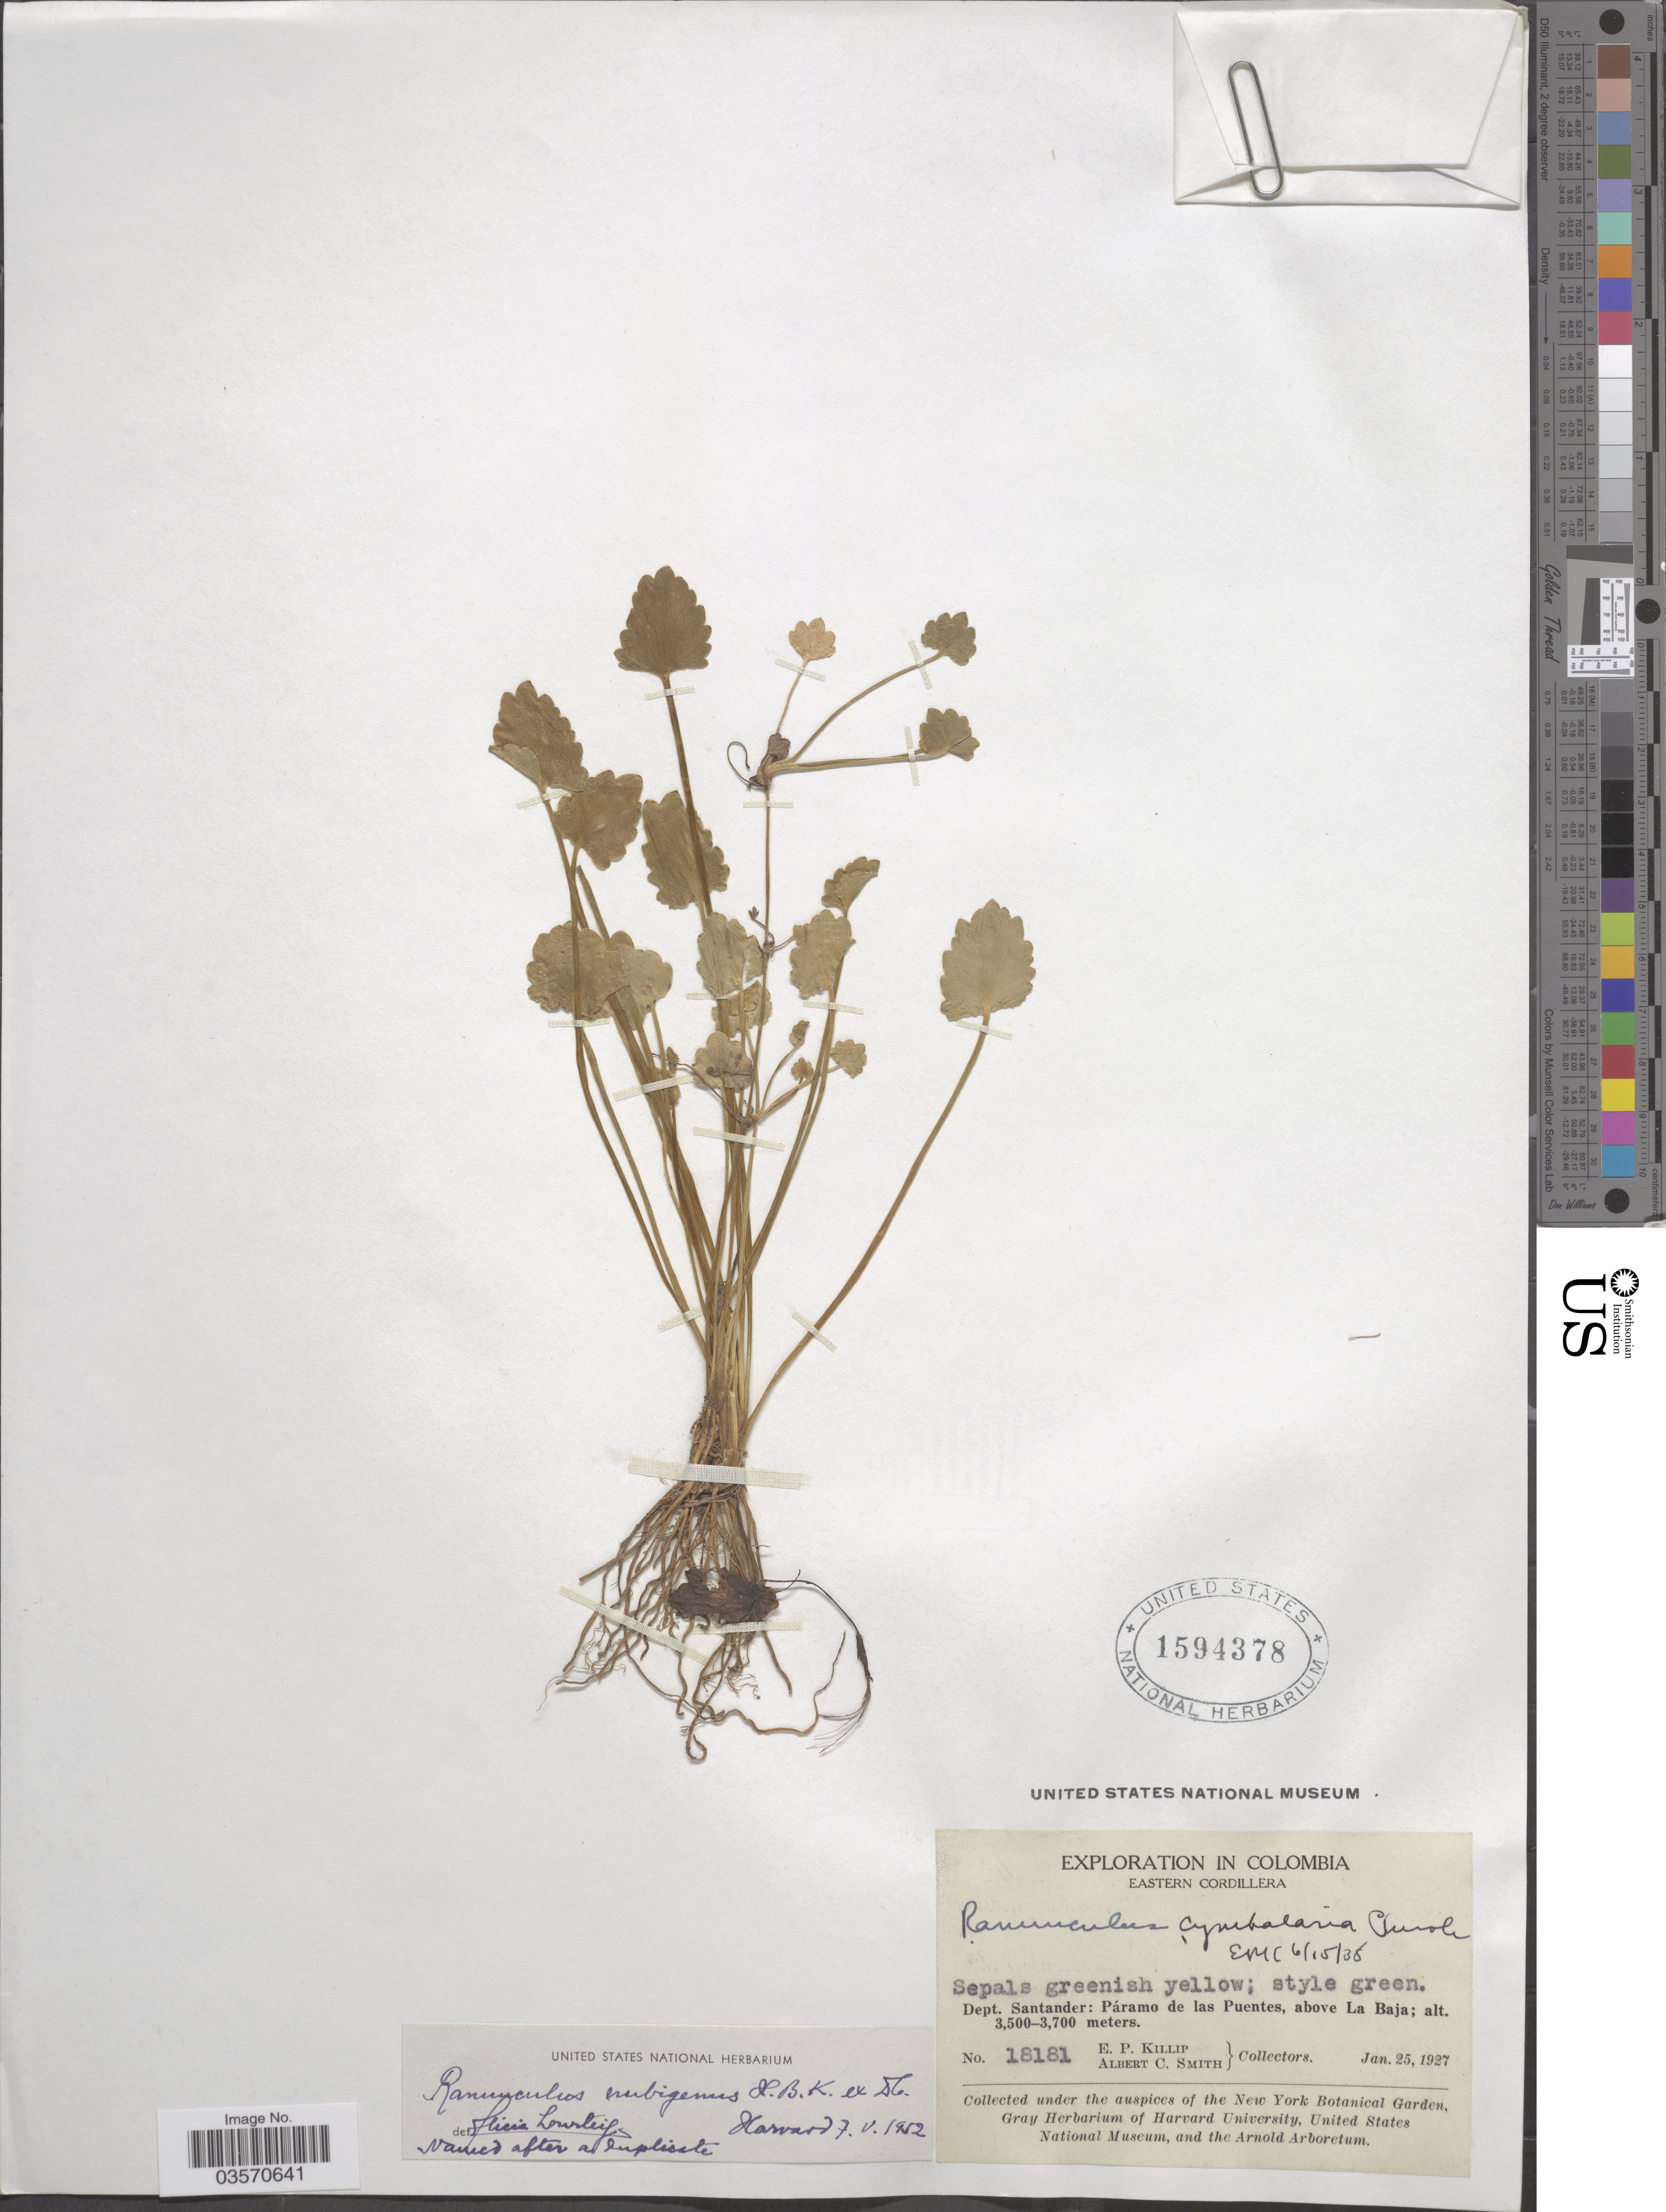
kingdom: Plantae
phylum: Tracheophyta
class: Magnoliopsida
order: Ranunculales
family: Ranunculaceae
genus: Ranunculus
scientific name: Ranunculus nubigenus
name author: Humb. et al. ex DC.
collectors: E. P. Killip & A. C. Smith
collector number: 18181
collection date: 1927-01-25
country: Colombia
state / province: Santander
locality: Eastern Cordillera. Dept. Santander: Páramo de las Puentes, above La Baja.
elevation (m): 3500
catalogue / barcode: US 1594378